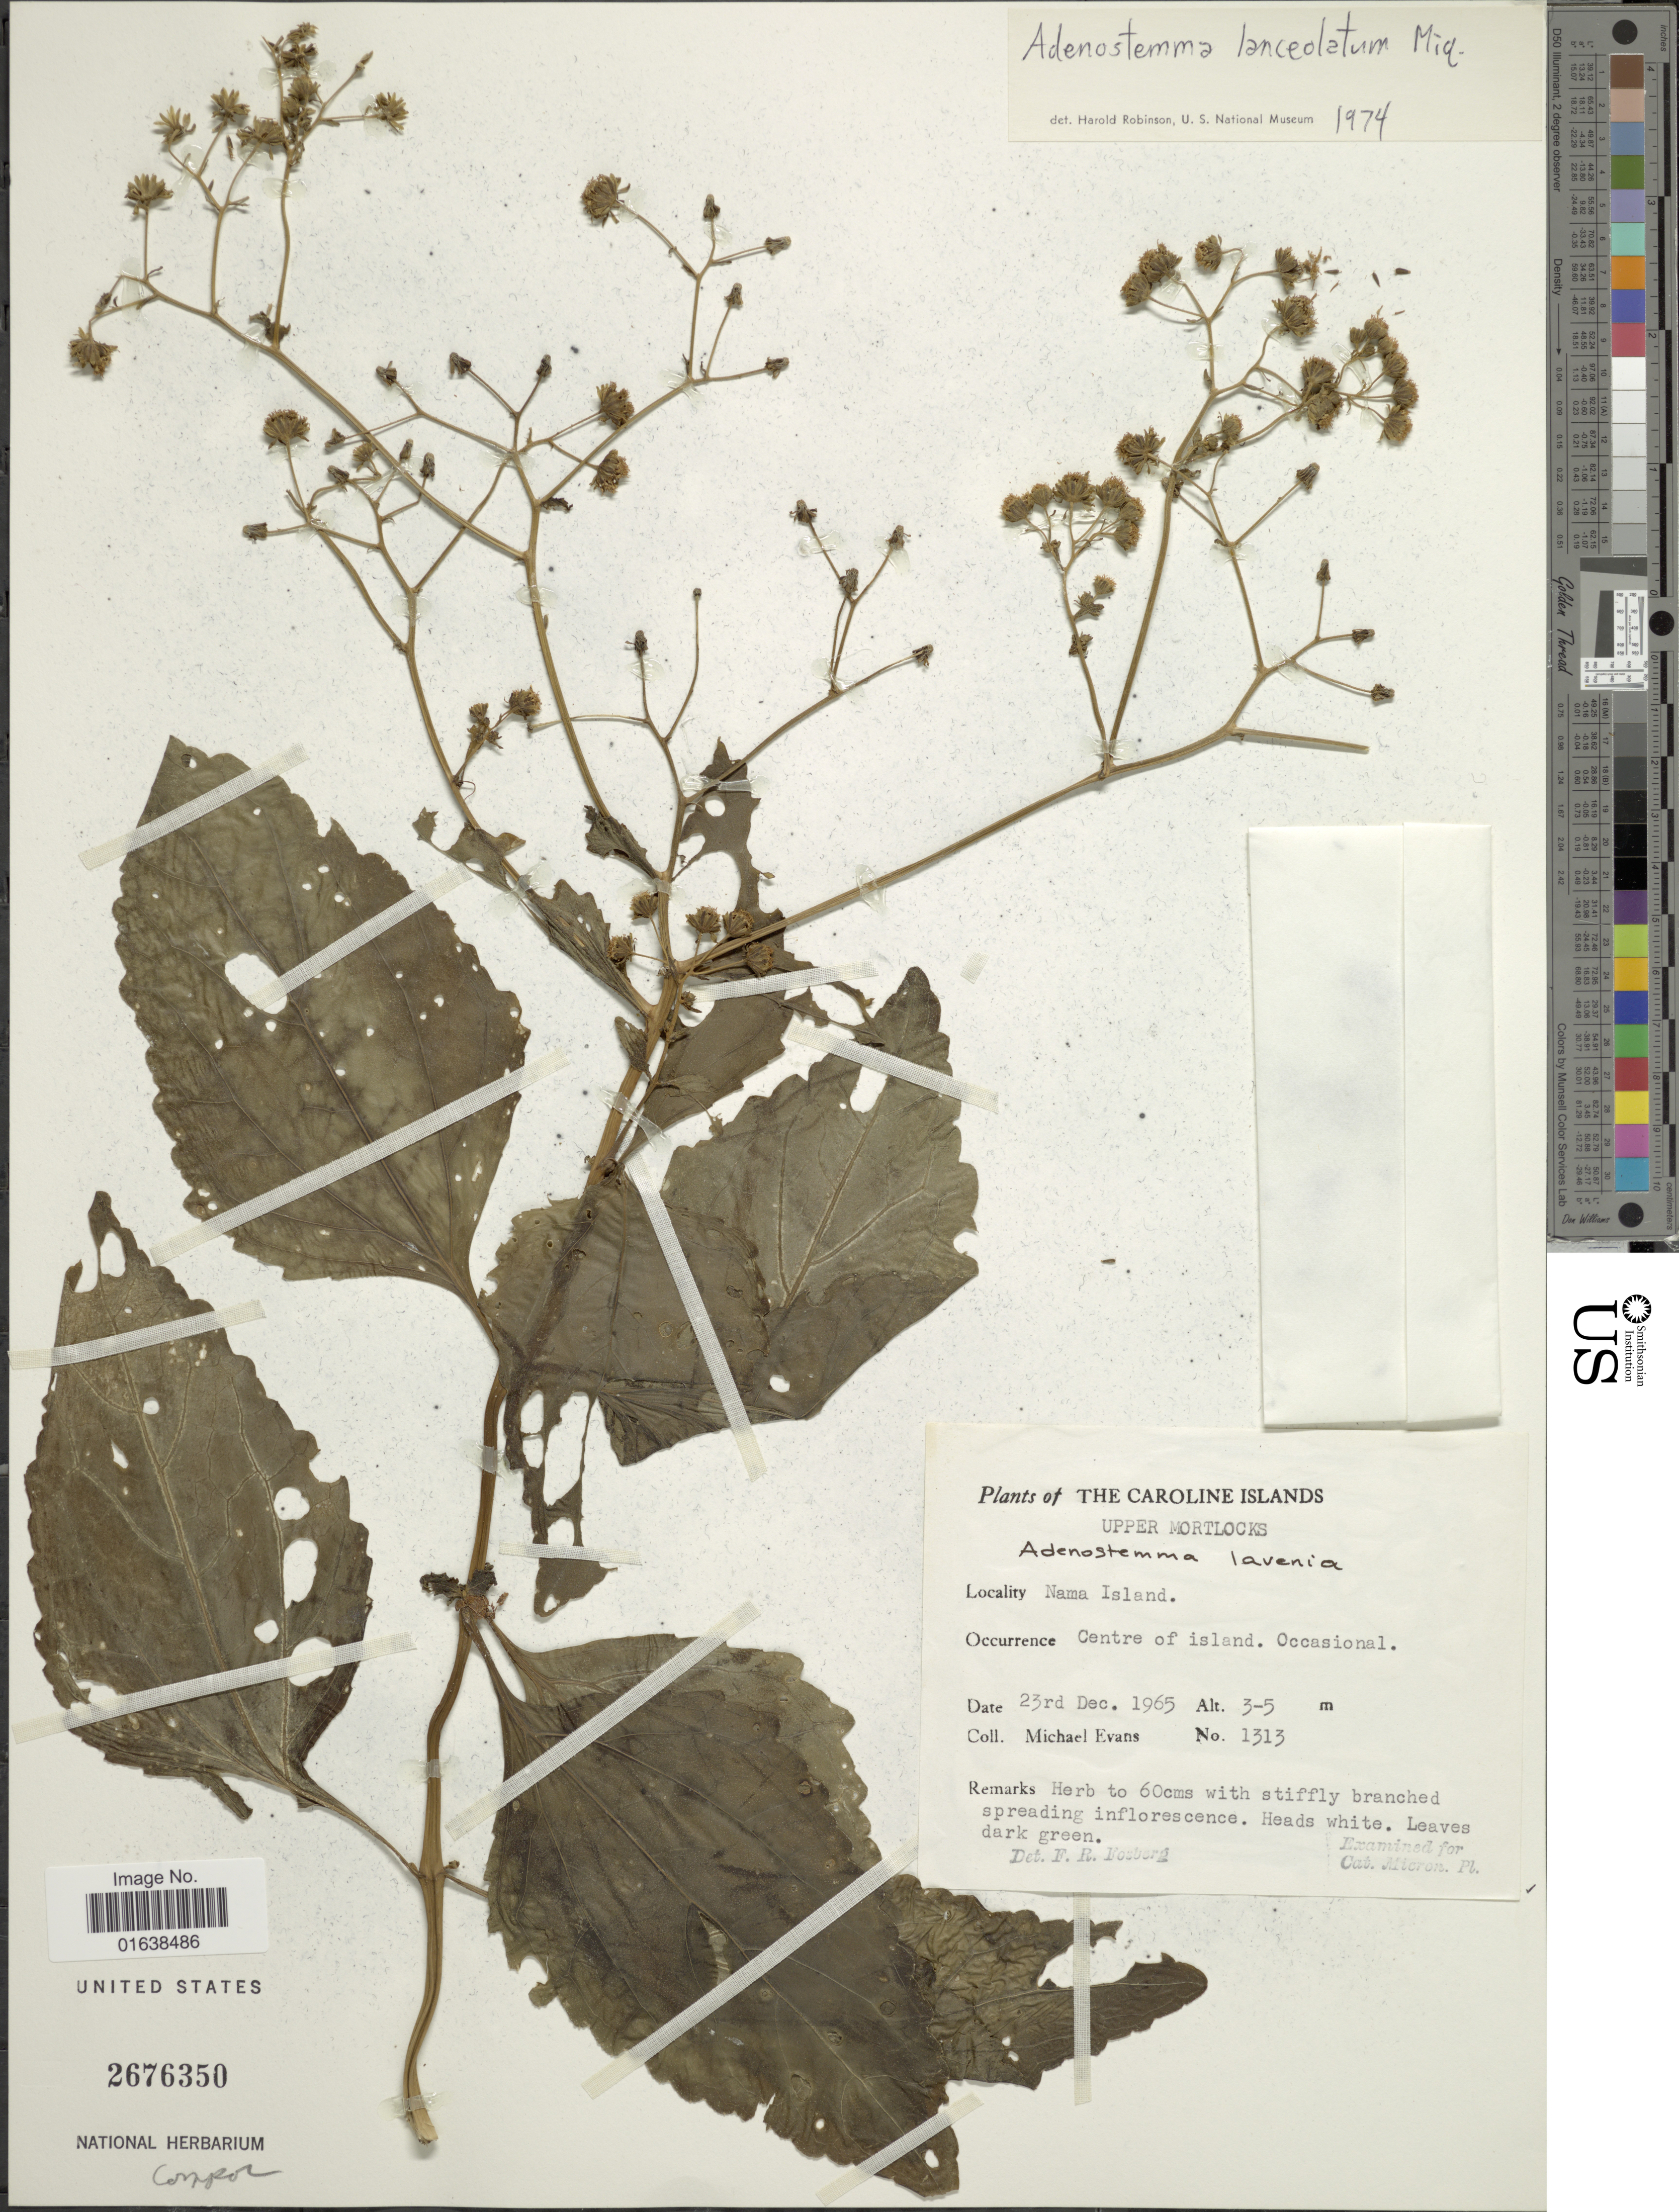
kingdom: Plantae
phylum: Tracheophyta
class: Magnoliopsida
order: Asterales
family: Asteraceae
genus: Adenostemma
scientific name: Adenostemma lanceolatum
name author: Miq.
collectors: M. Evans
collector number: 1313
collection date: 1965-12-23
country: Micronesia, Federated States of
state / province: Truk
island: Nama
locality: The Caronline Islands. Nama Island. Centre of island.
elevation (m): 3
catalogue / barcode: US 2676350